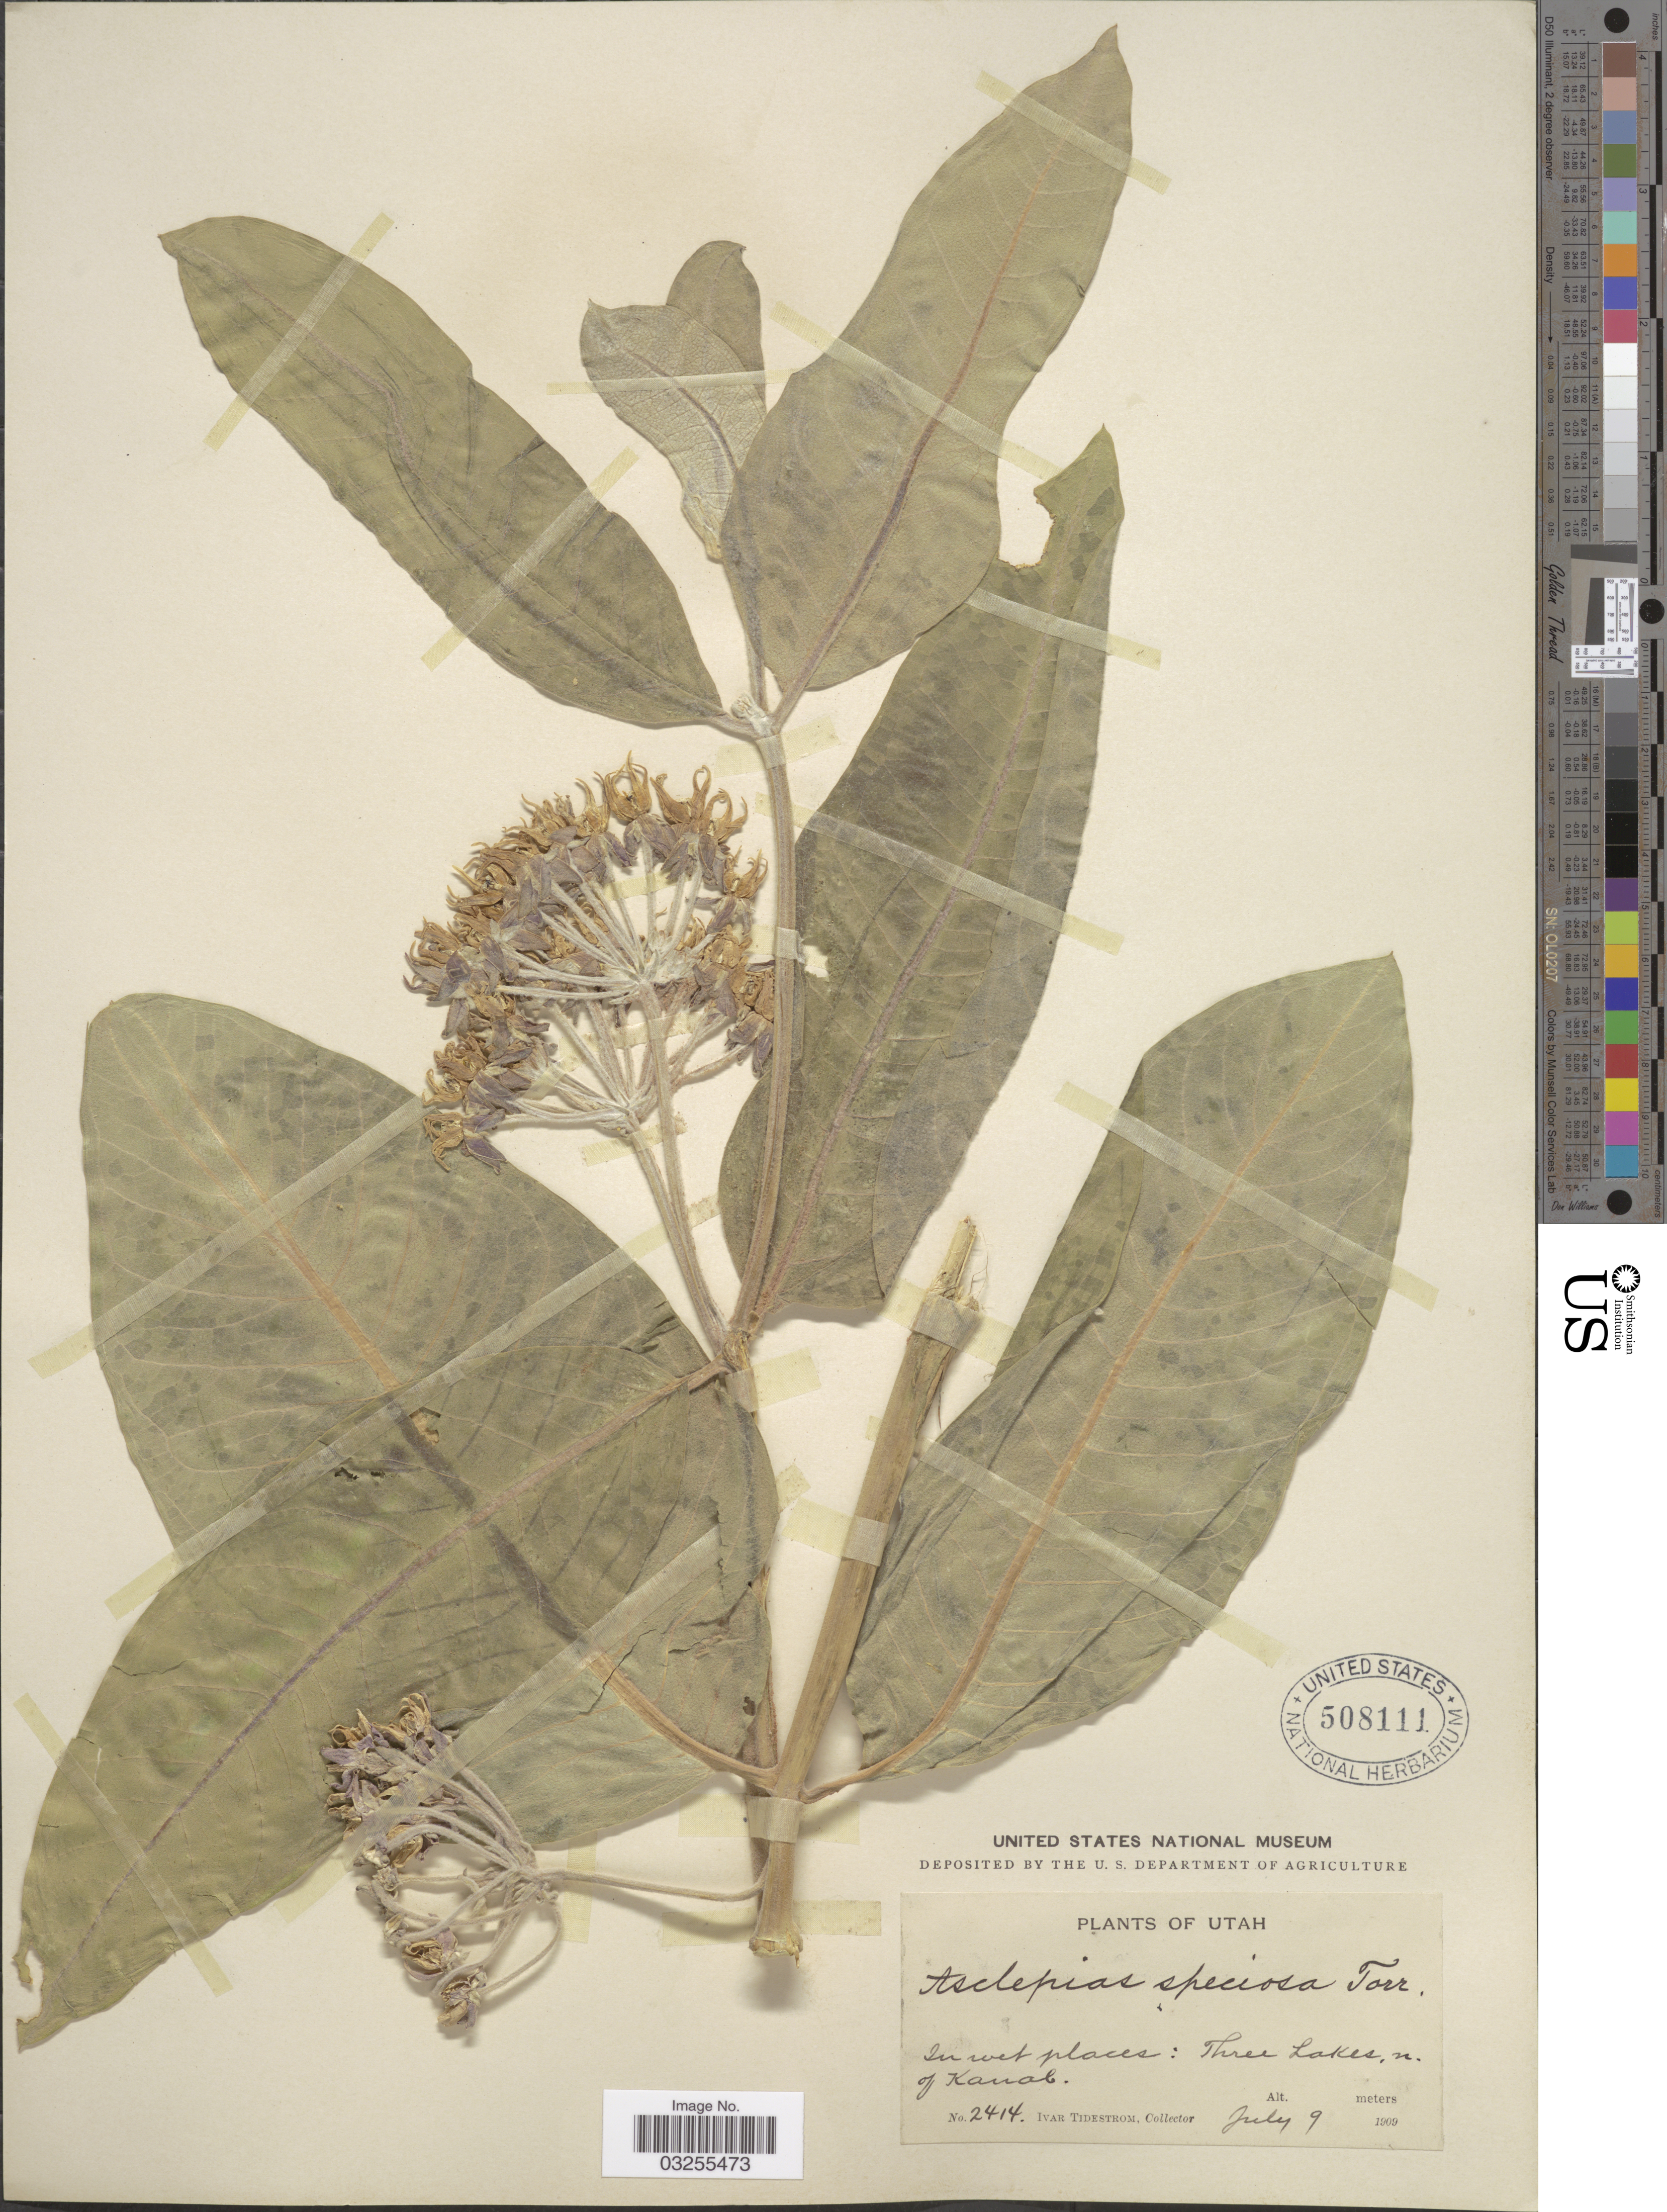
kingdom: Plantae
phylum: Tracheophyta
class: Magnoliopsida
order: Gentianales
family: Apocynaceae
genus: Asclepias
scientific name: Asclepias speciosa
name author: Torr.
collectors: I. F. Tidestrom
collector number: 2414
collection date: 1909-07-09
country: United States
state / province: Utah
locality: In wet places: Three Lakes, n. of Kanab.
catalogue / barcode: US 508111